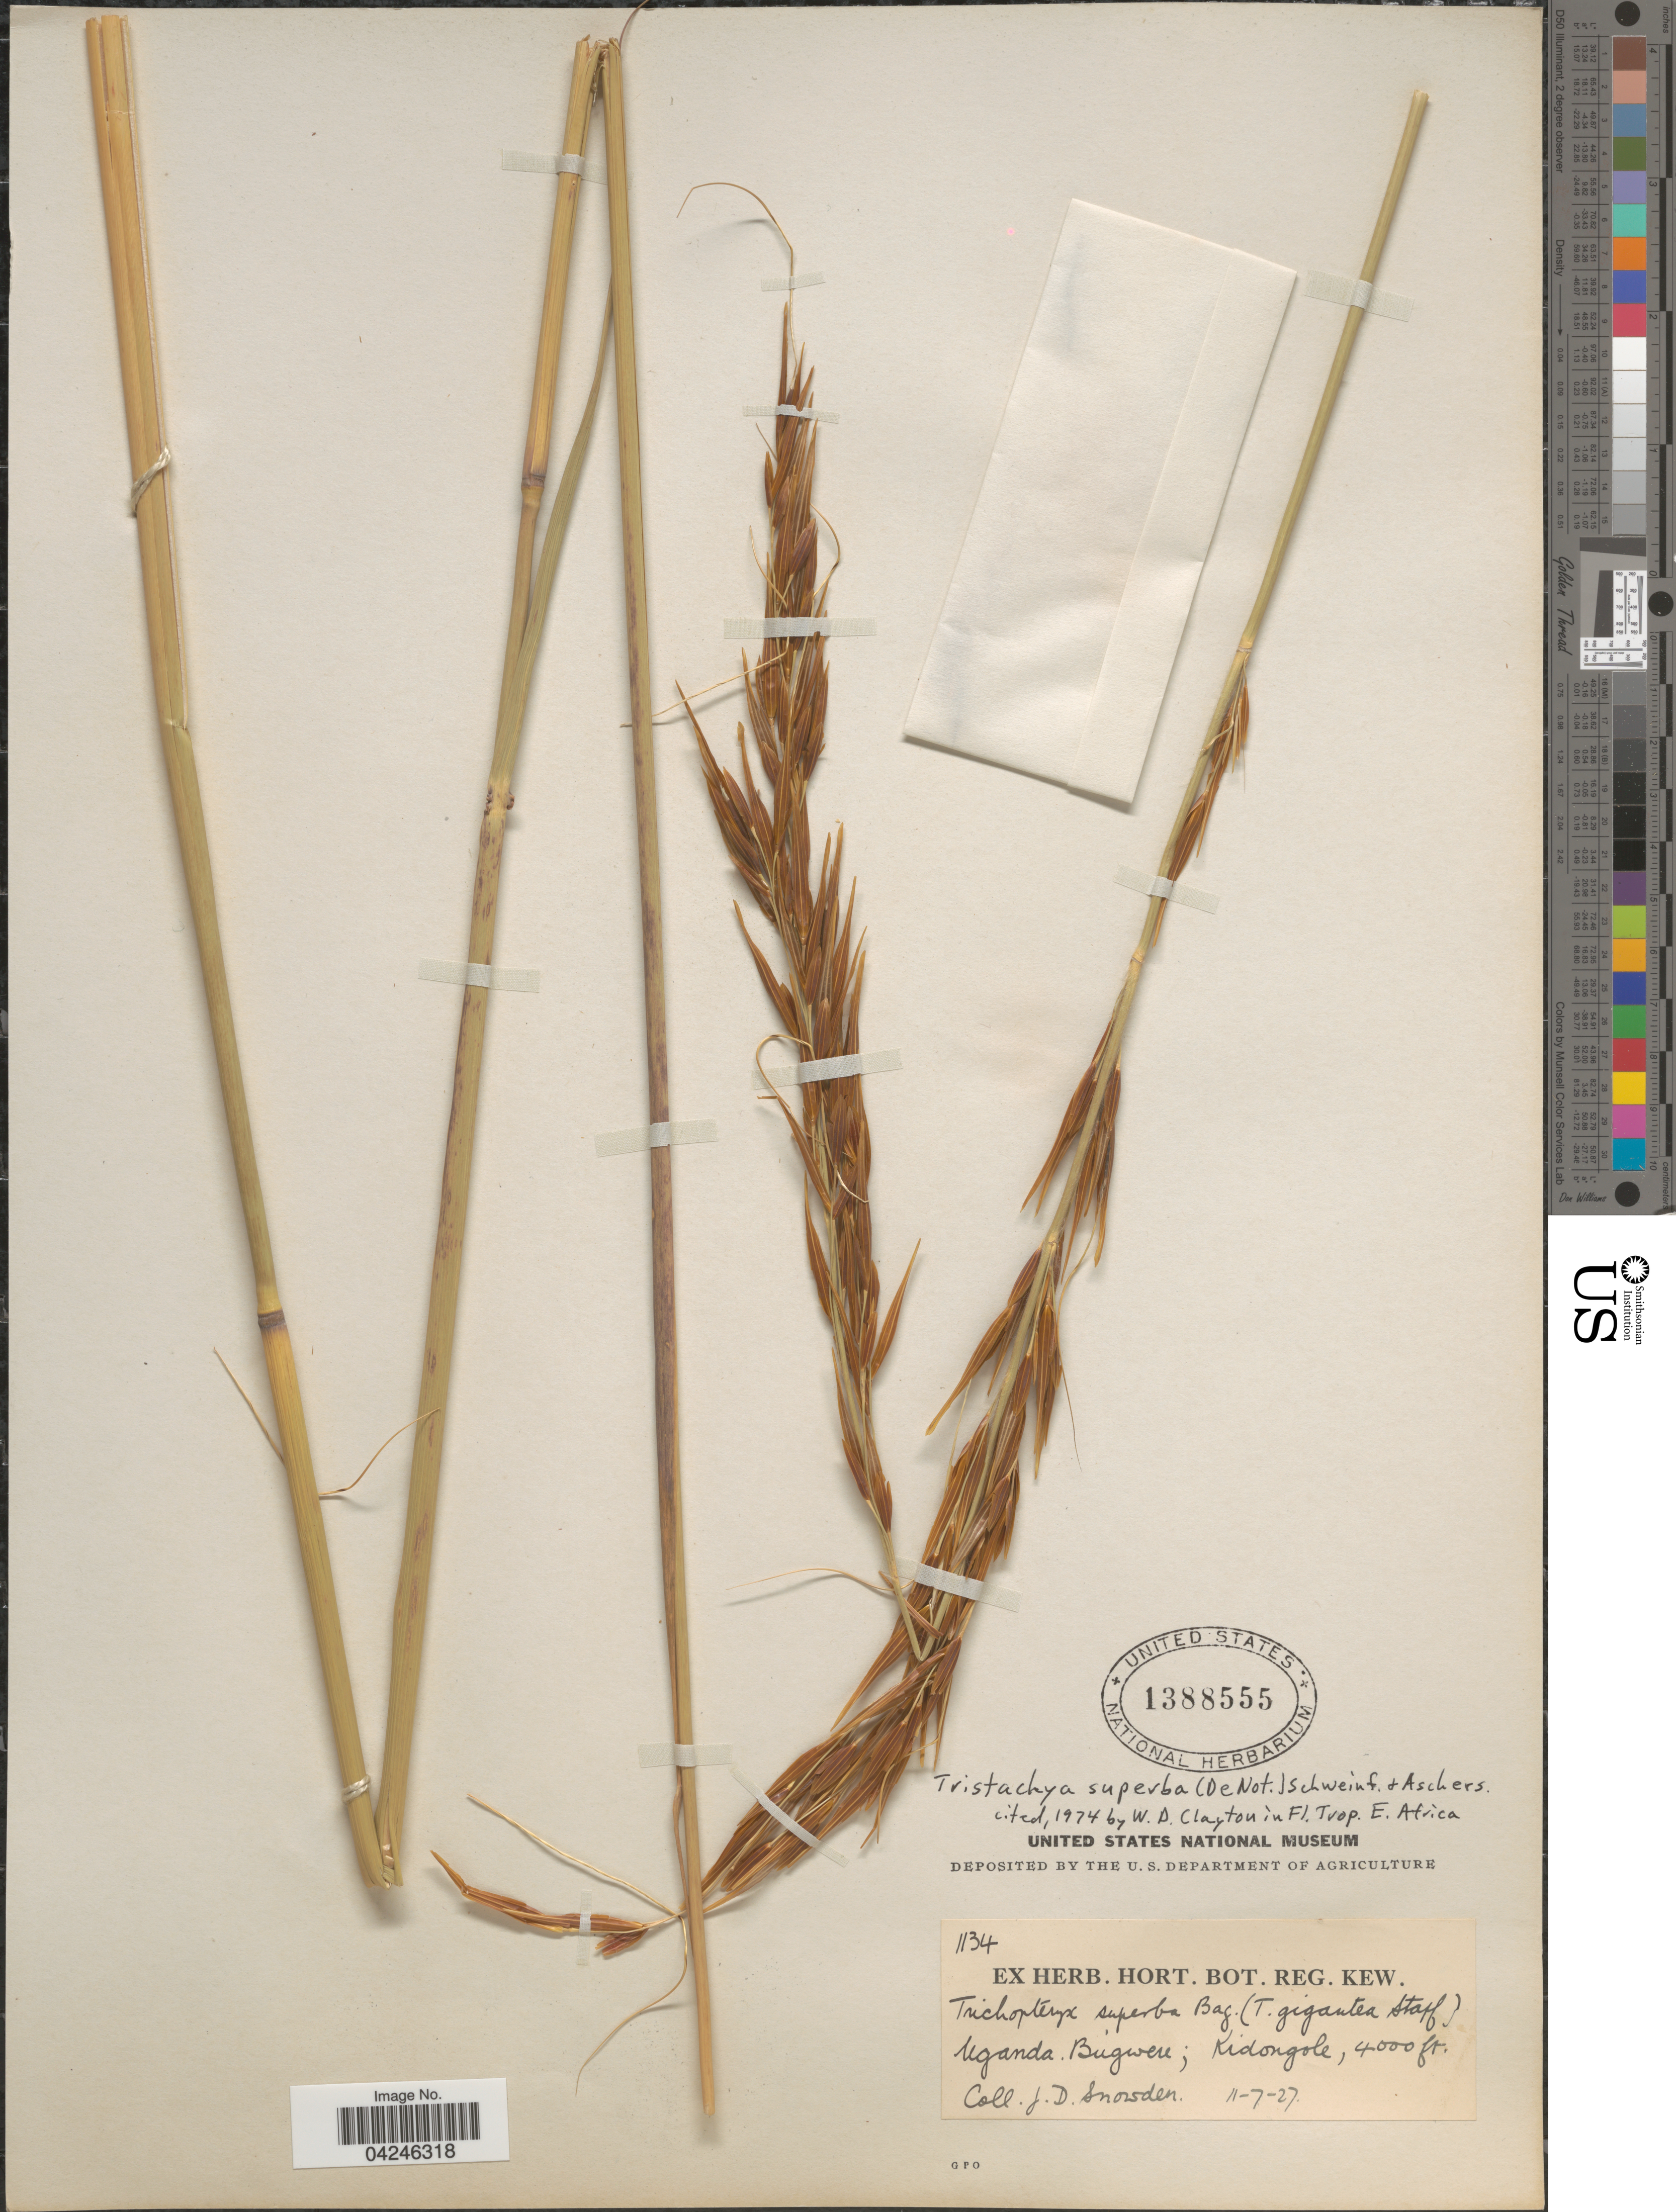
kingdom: Plantae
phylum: Tracheophyta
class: Liliopsida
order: Poales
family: Poaceae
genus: Tristachya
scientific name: Tristachya superba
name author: (De Not.) Schweinf. & Asch.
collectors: J. Snowden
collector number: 1134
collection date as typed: Transcribed d/m/y: 11/7/27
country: Uganda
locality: Bugwere; Kidongole.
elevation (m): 1219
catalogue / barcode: US 1388555